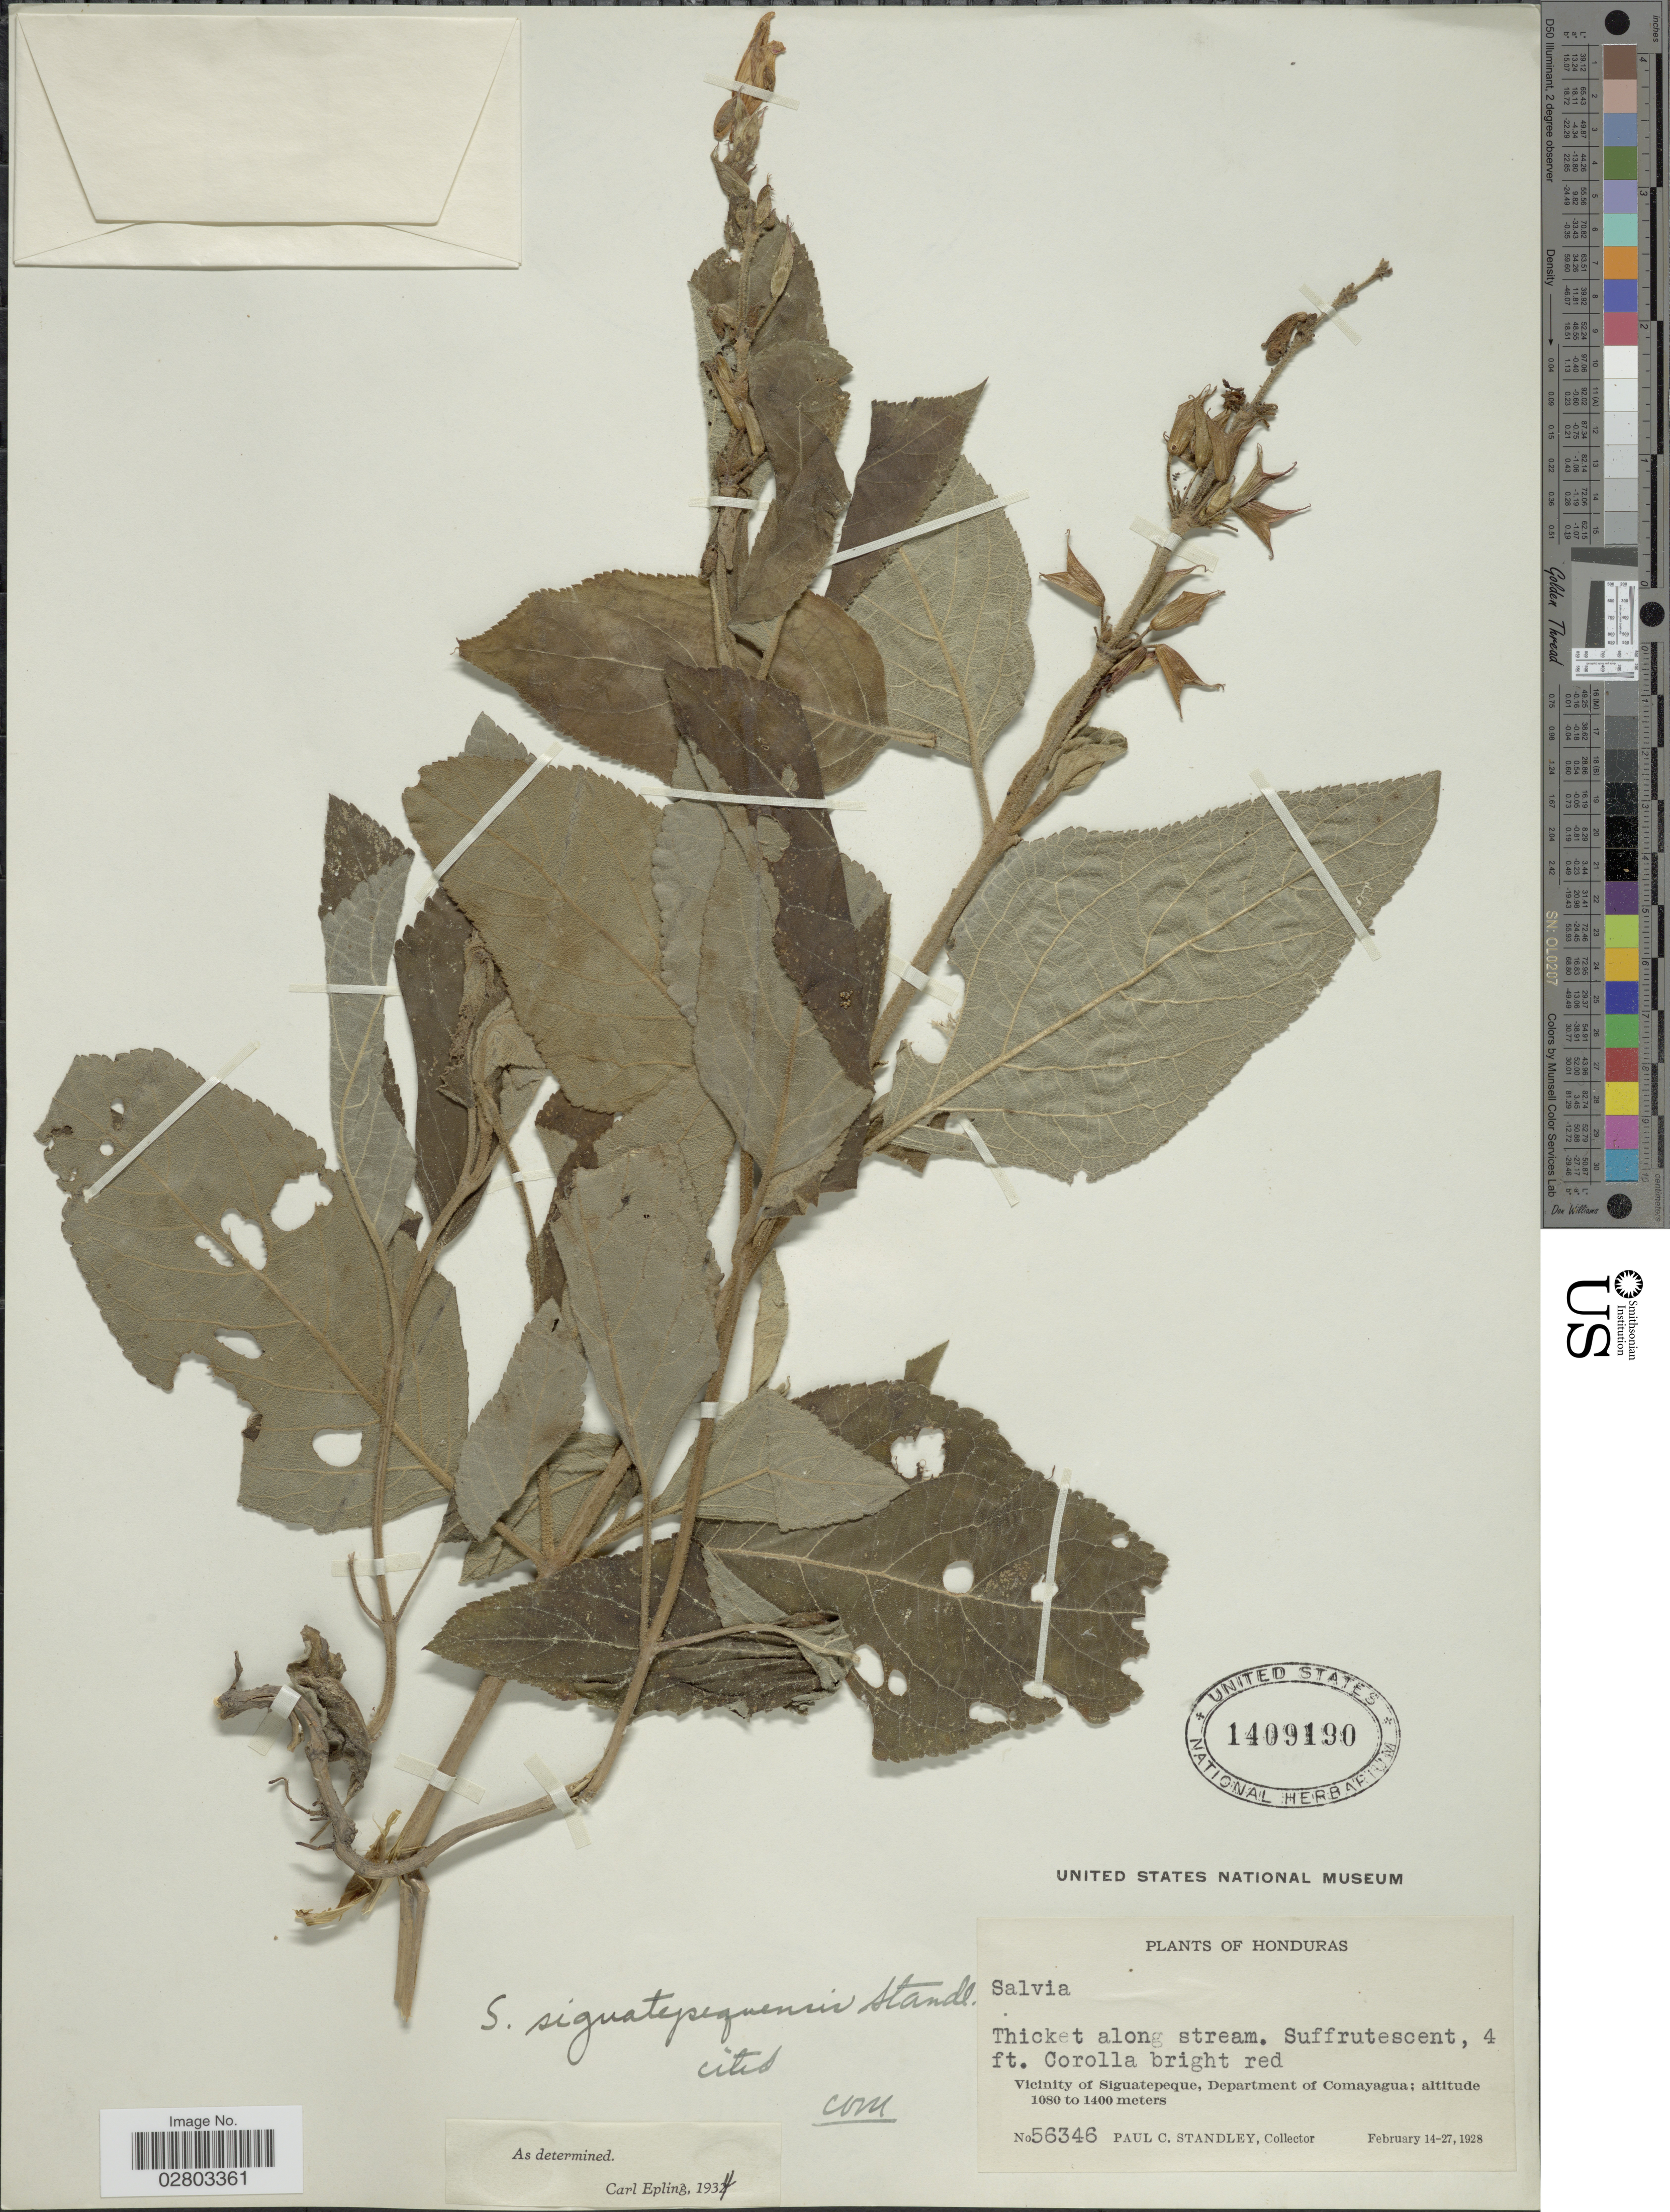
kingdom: Plantae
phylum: Tracheophyta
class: Magnoliopsida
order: Lamiales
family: Lamiaceae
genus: Salvia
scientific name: Salvia siguatepequensis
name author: Standl.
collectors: P. C. Standley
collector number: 56346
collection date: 1928-02-14/1928-02-27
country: Honduras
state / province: Comayagua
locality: Vicinity of Siguatepeque, Department of Comayagua.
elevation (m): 1080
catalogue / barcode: US 1409190